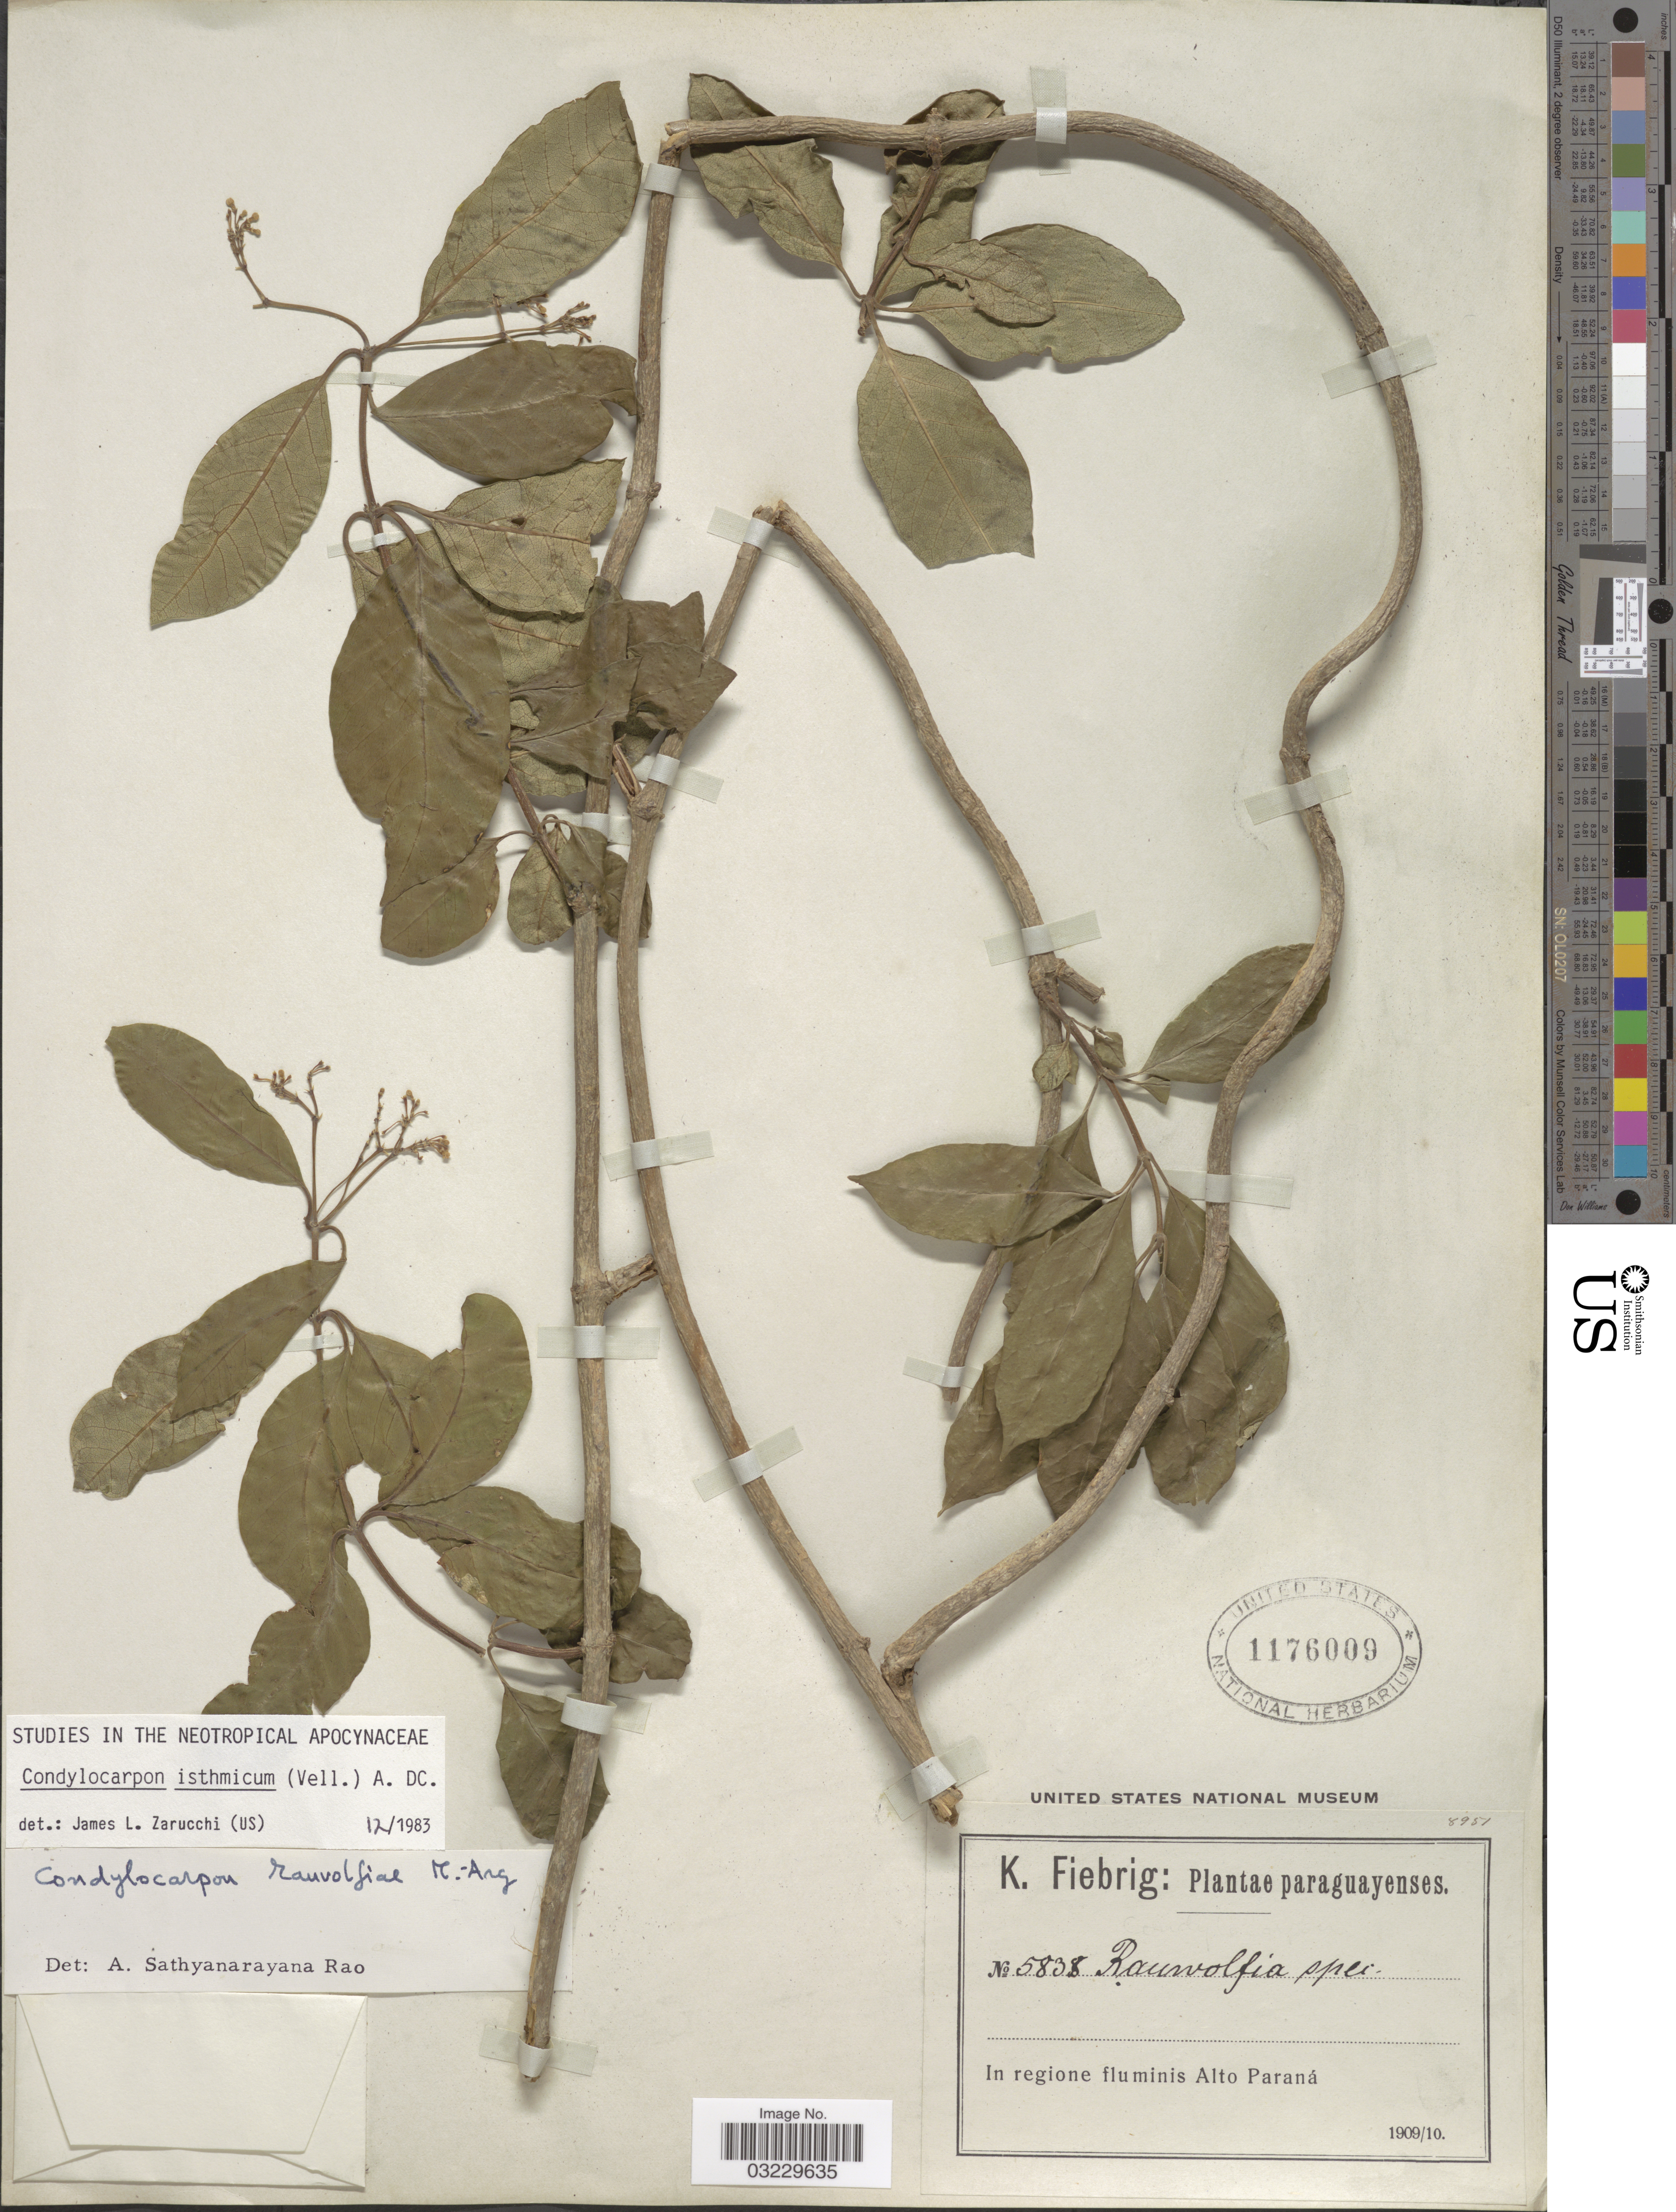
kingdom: Plantae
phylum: Tracheophyta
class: Magnoliopsida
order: Gentianales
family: Apocynaceae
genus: Condylocarpon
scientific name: Condylocarpon isthmicum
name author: (Vell.) Mart.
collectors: K. Fiebrig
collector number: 5838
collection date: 1909/1910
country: Paraguay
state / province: Alto Parana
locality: In regione fluminis Alto Paraná.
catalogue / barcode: US 1176009